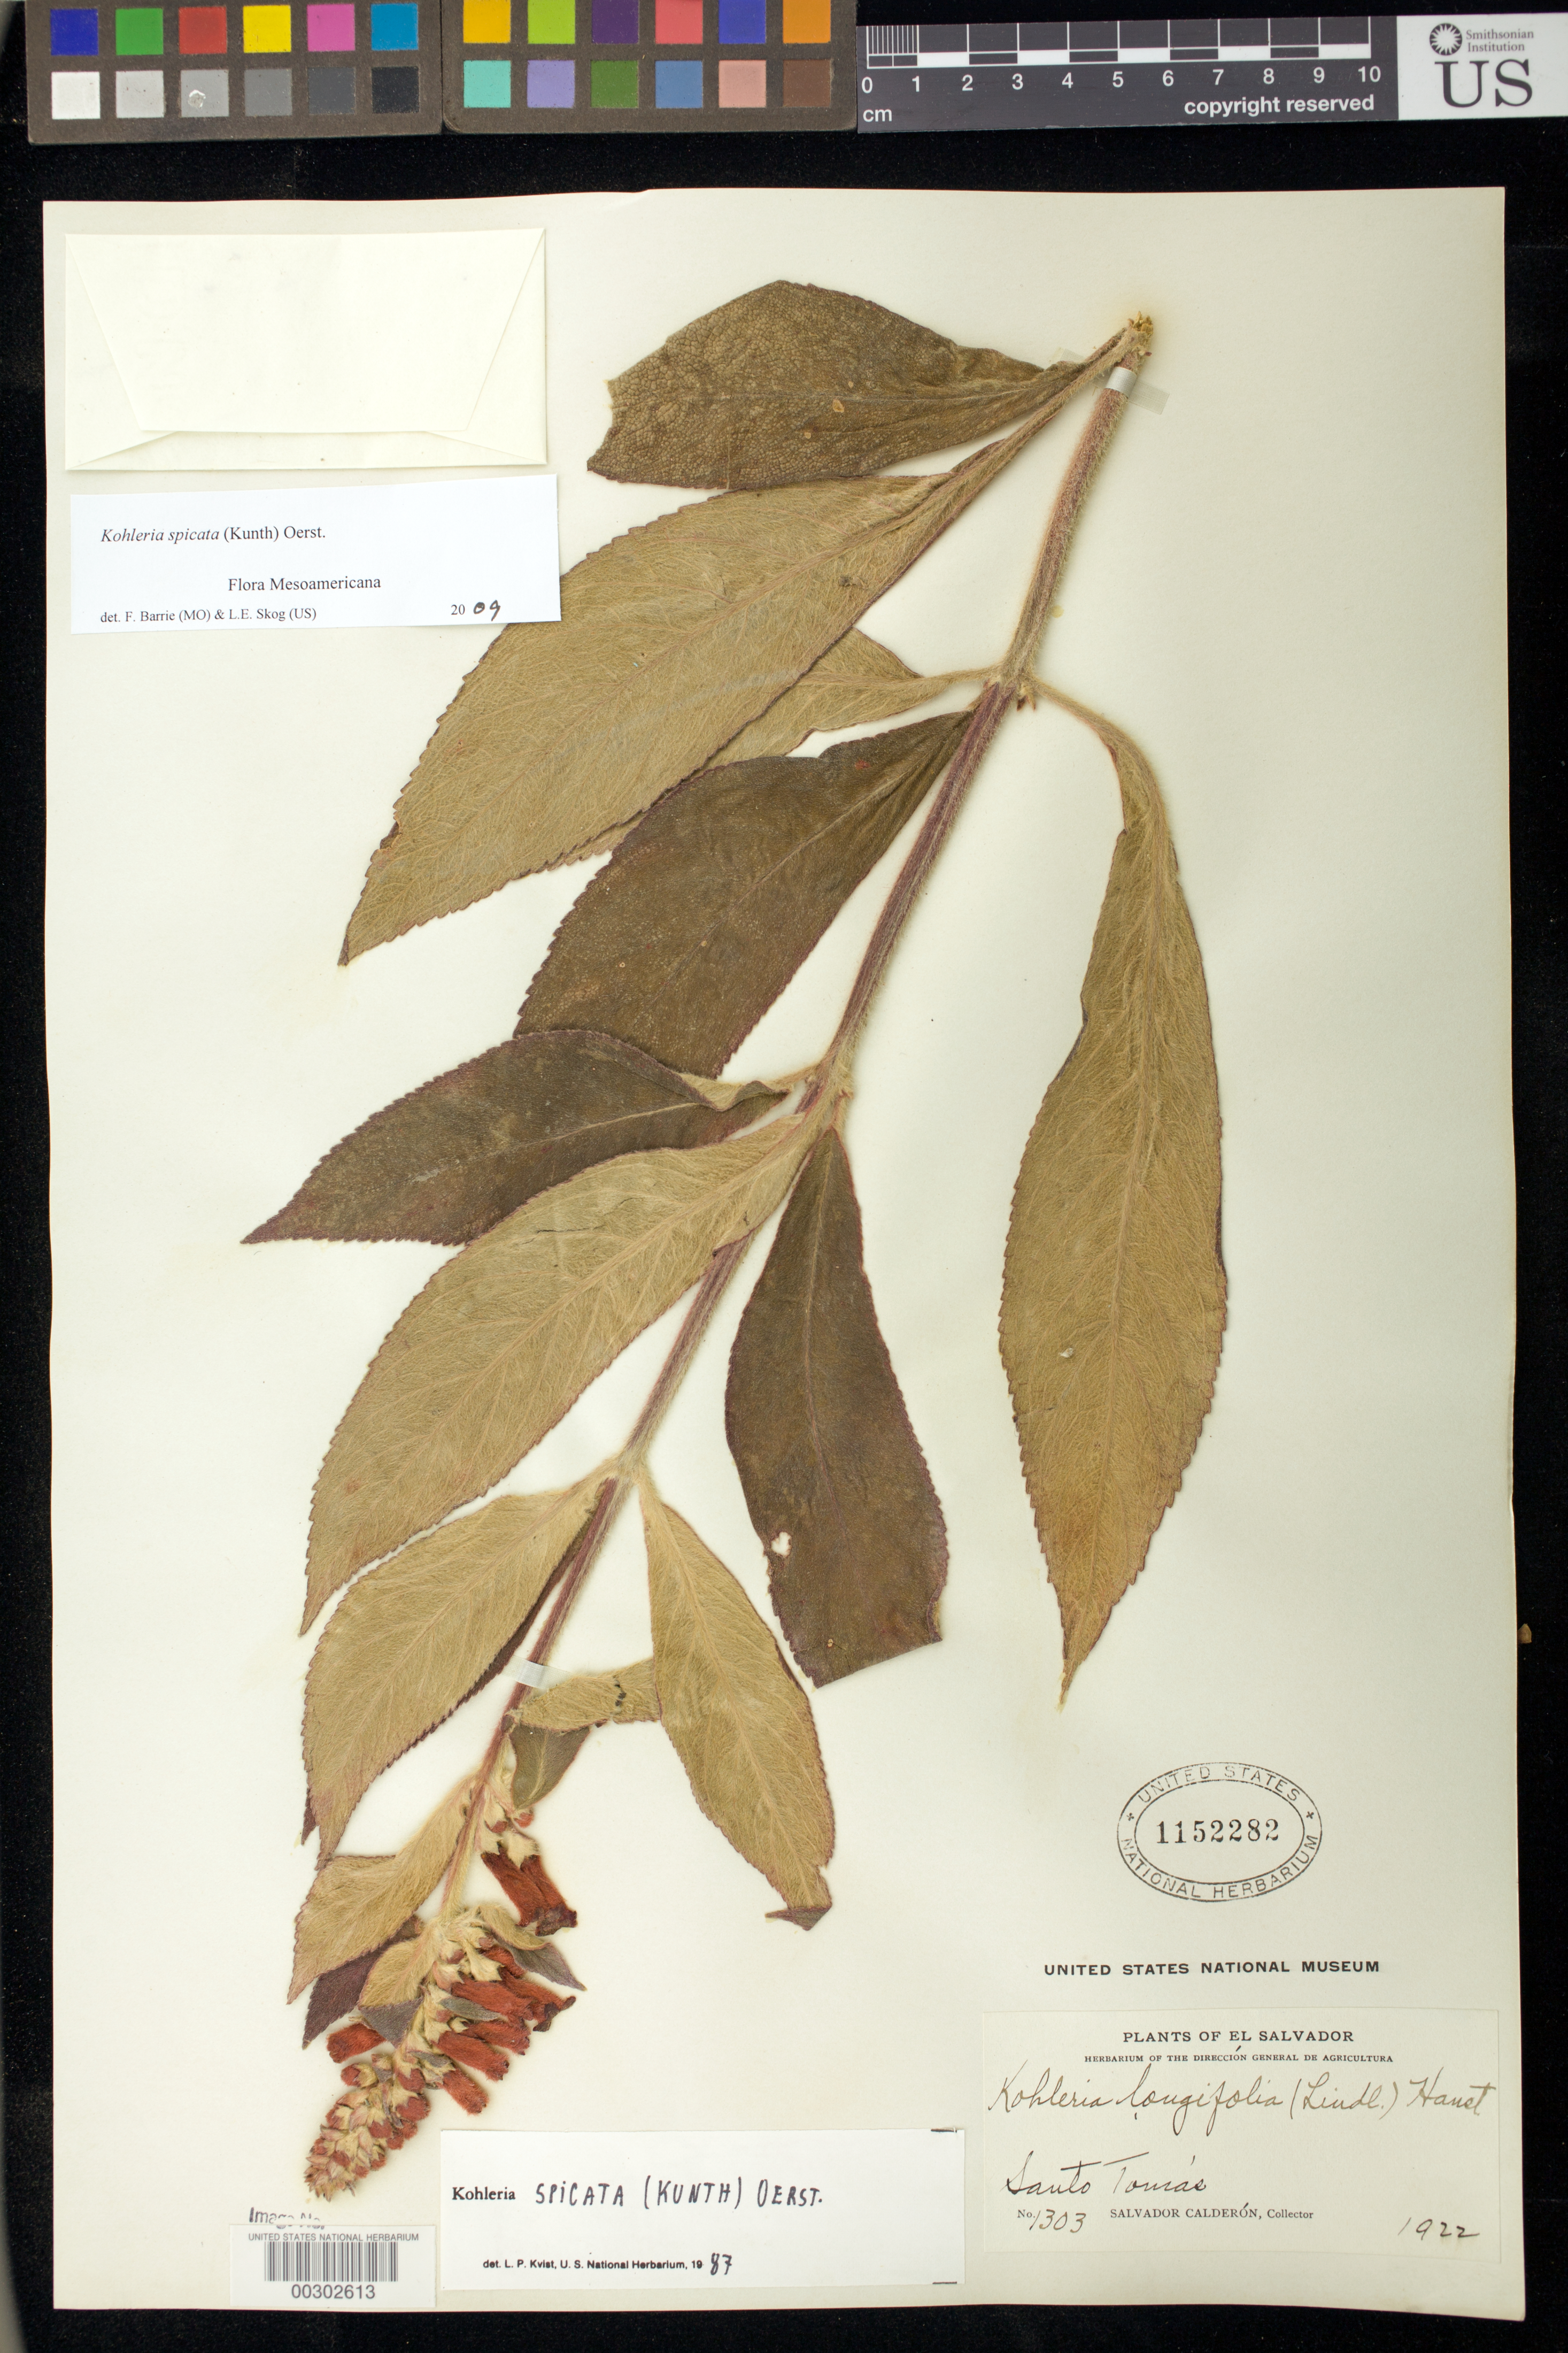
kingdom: Plantae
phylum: Tracheophyta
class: Magnoliopsida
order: Lamiales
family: Gesneriaceae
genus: Kohleria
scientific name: Kohleria spicata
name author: (Kunth) Oerst.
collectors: S. Calderón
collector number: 1303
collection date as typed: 1922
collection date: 1922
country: El Salvador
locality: Santo Tomas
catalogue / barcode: US 1152282